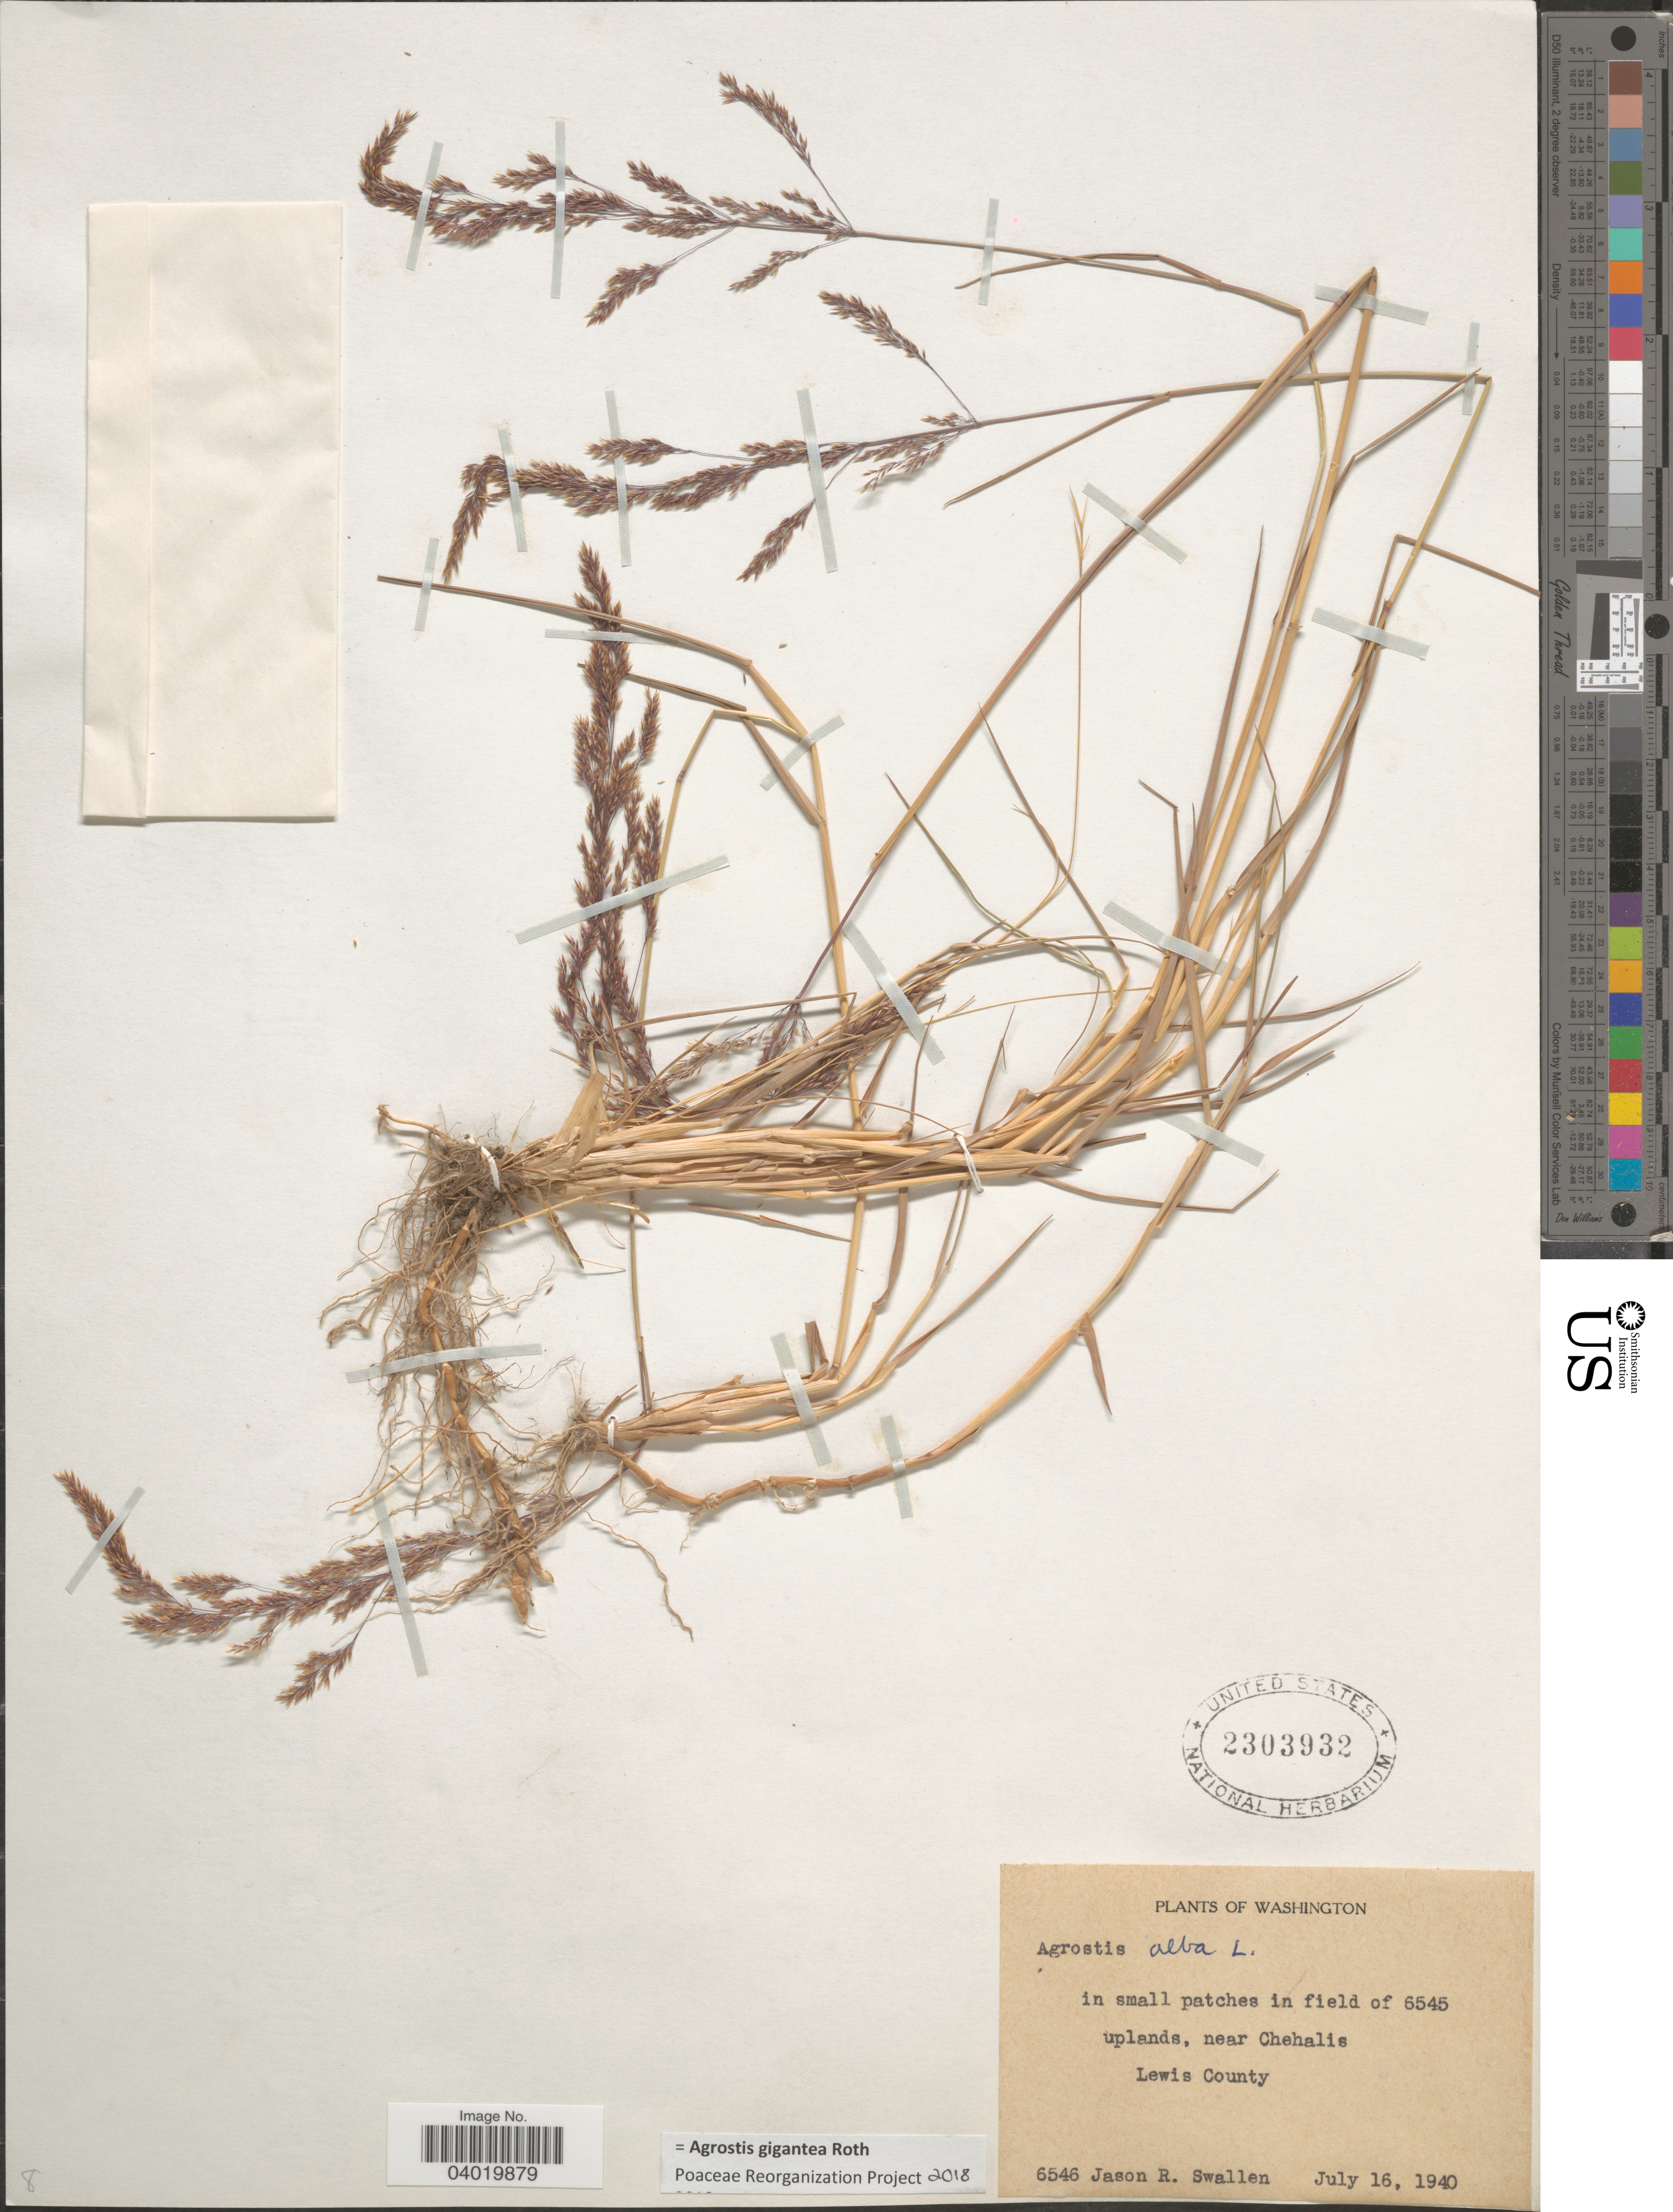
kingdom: Plantae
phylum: Tracheophyta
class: Liliopsida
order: Poales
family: Poaceae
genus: Agrostis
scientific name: Agrostis gigantea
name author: Roth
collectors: J. R. Swallen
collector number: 6546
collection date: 1940-07-16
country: United States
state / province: Washington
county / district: Lewis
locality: In small patches in field of 6545 uplands, near Chehalis. Lewis County.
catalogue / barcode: US 2303932